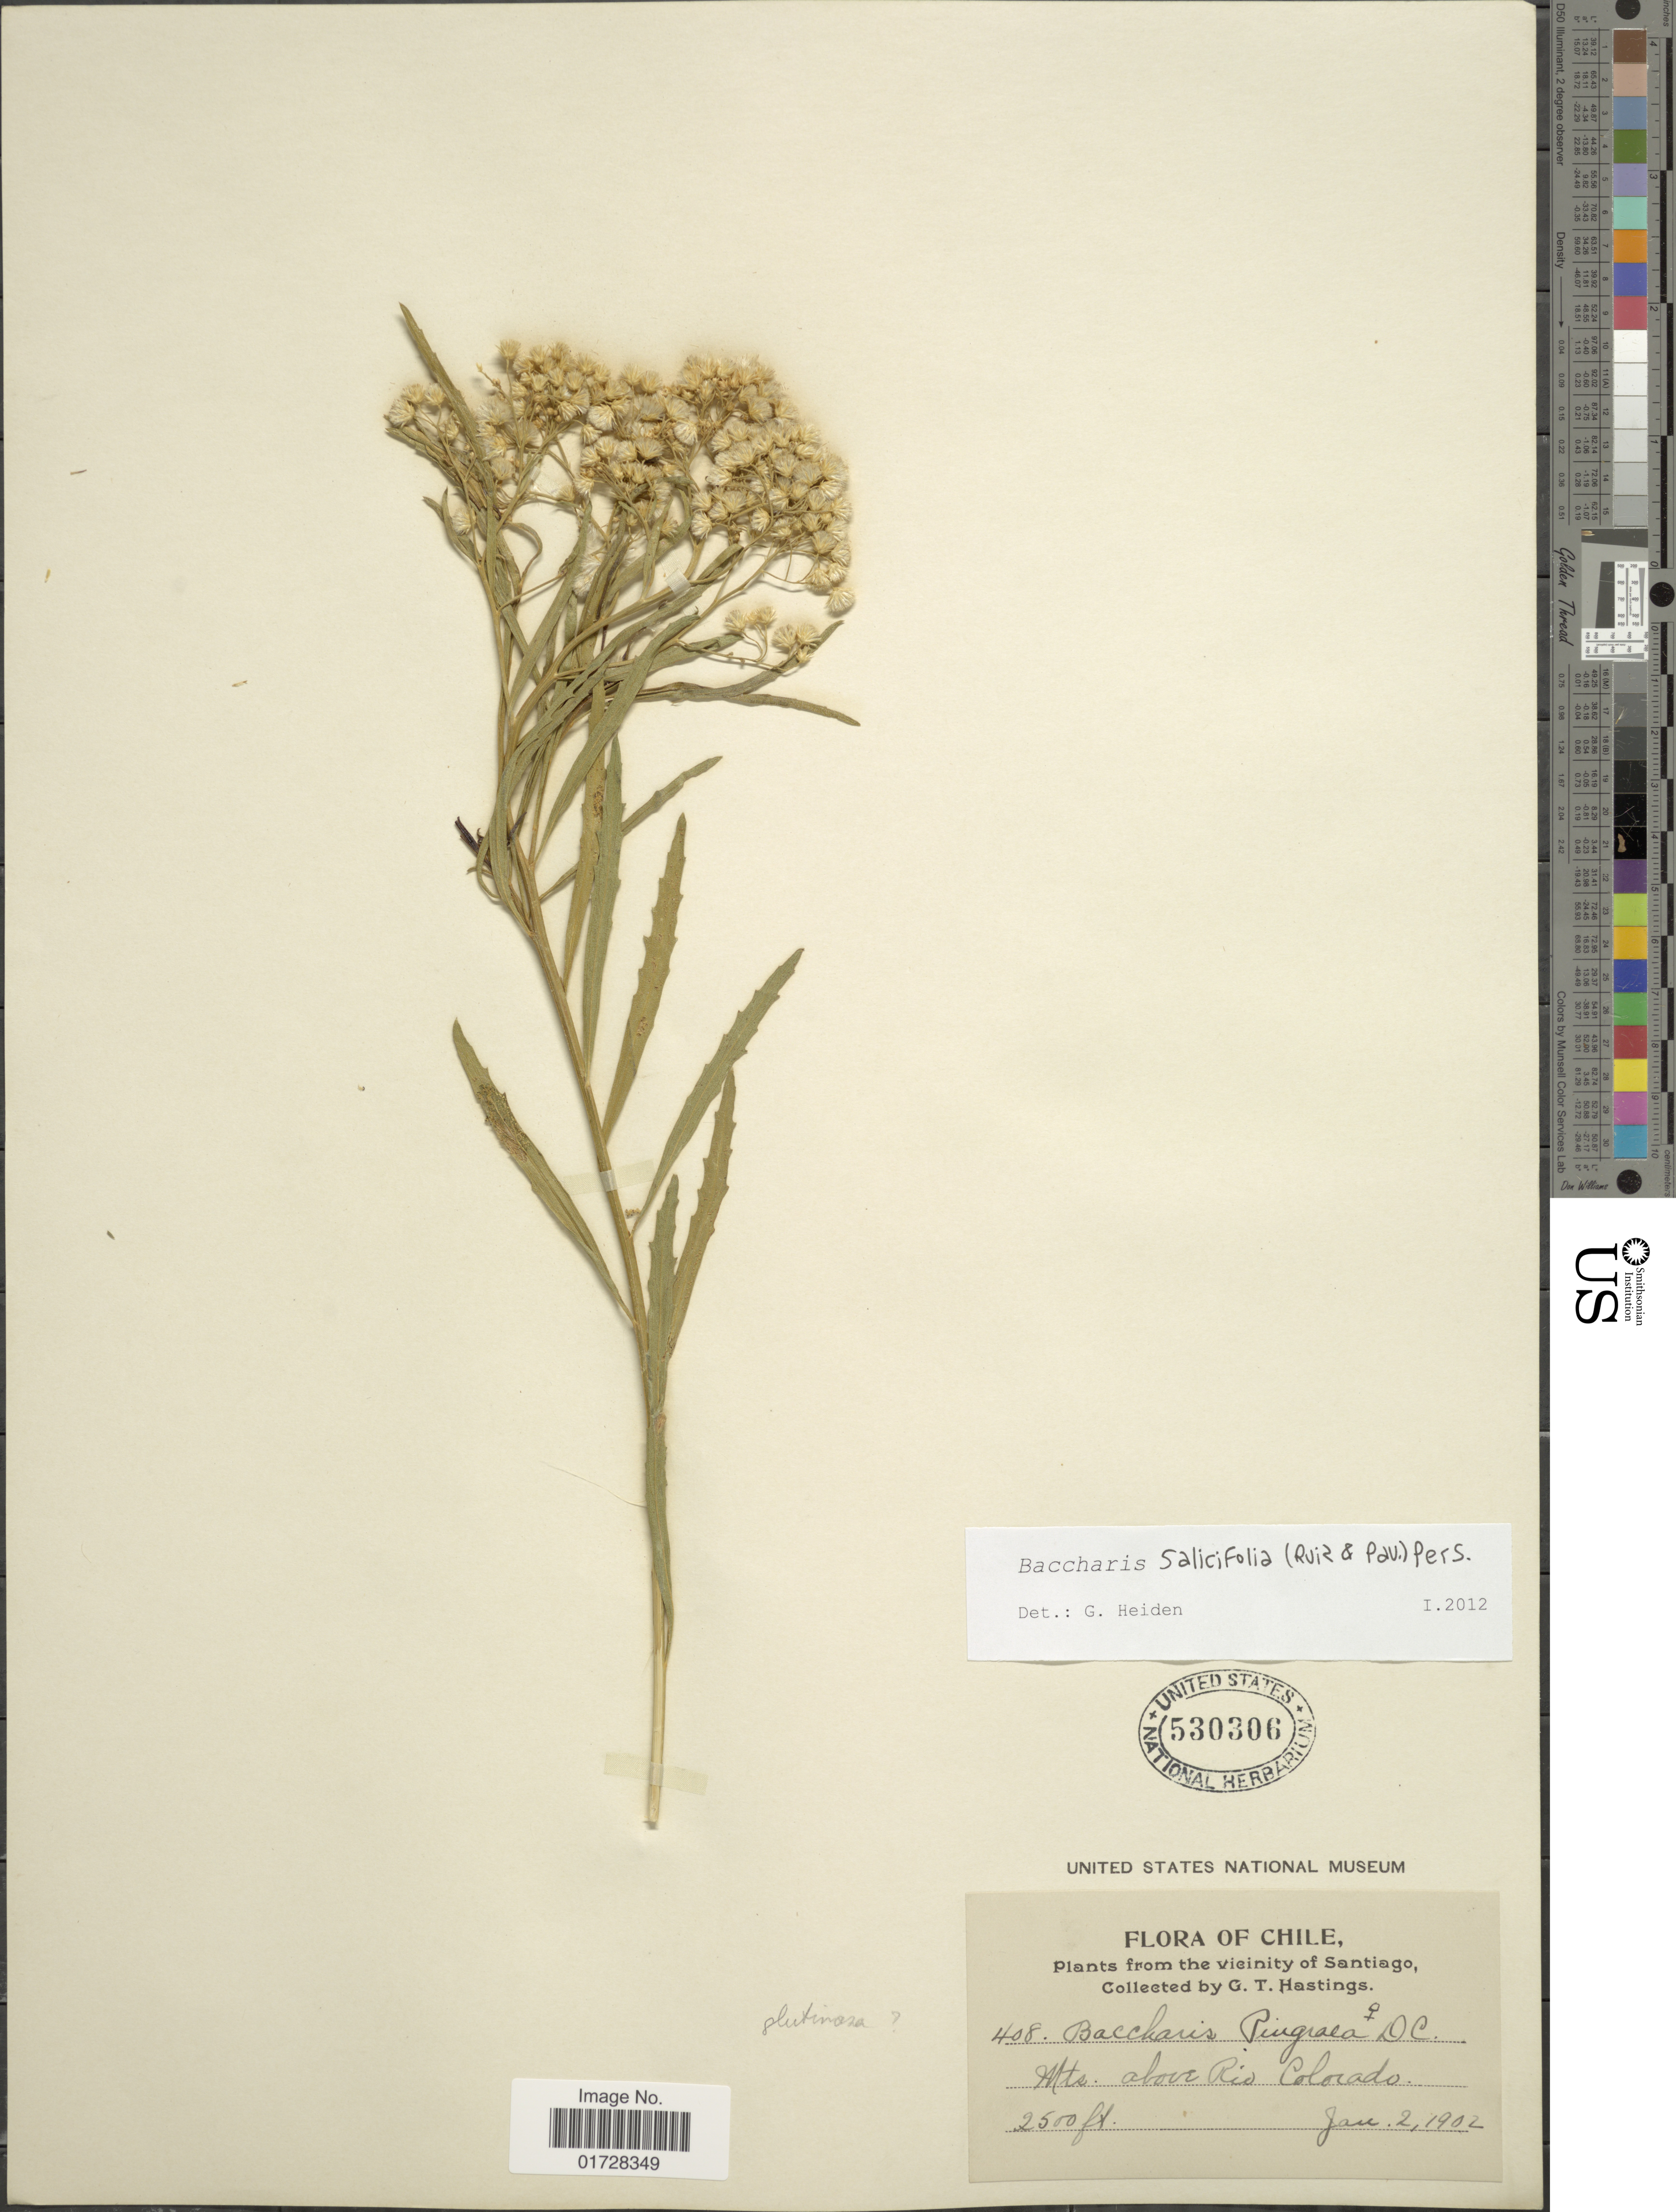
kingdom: Plantae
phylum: Tracheophyta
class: Magnoliopsida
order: Asterales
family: Asteraceae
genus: Baccharis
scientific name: Baccharis salicifolia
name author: (Ruiz & Pav.) Pers.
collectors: G. Hastings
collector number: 408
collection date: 1902-01-02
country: Chile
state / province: Región Metropolitana (RM)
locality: Vicinity of Santiago, Mts. above Rio Colorado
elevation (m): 762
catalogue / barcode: US 530306